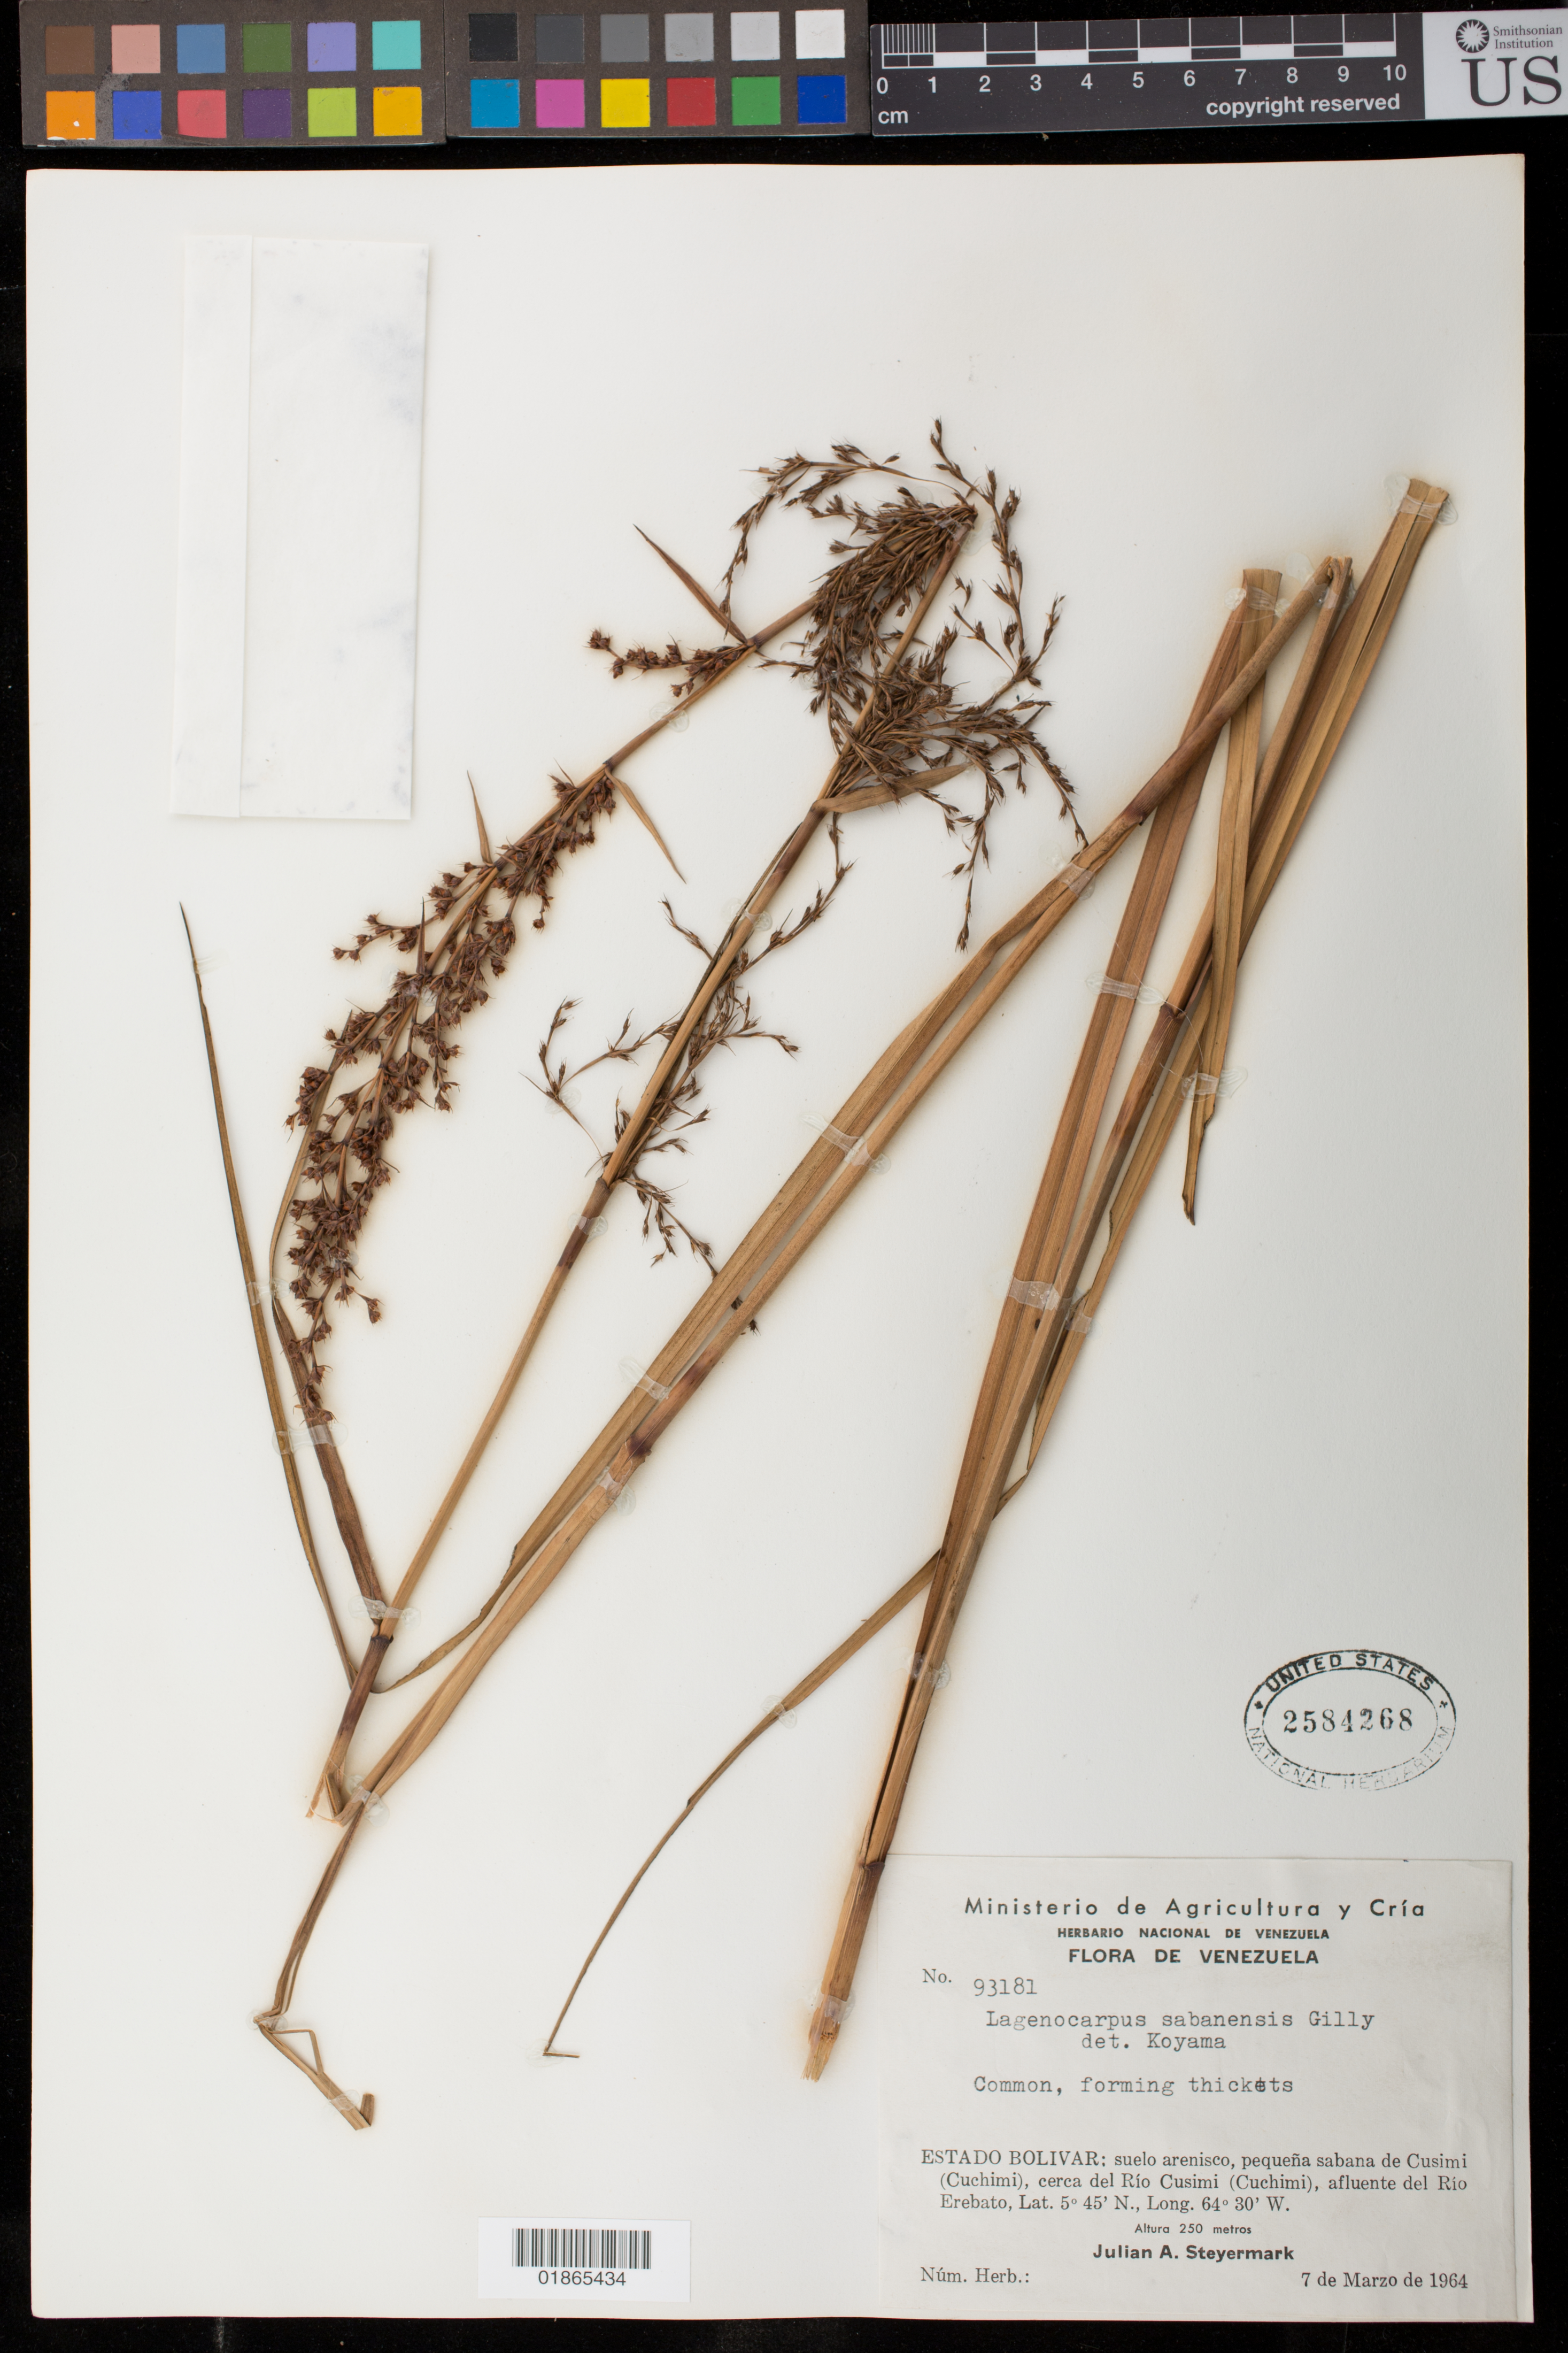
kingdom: Plantae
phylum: Tracheophyta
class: Liliopsida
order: Poales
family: Cyperaceae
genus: Lagenocarpus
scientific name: Lagenocarpus sabanensis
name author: Gilly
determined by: Koyama, Tetsuo M.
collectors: J. Steyermark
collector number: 93181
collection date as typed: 7-Mar-64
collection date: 1964-03-07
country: Venezuela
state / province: Bolívar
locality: Sabana de Cusimi (Cuchimi), cerca del Río Cusimi (Cuchimi), afluente del Río Erebato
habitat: suelo arenisco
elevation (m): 250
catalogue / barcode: US 2584268